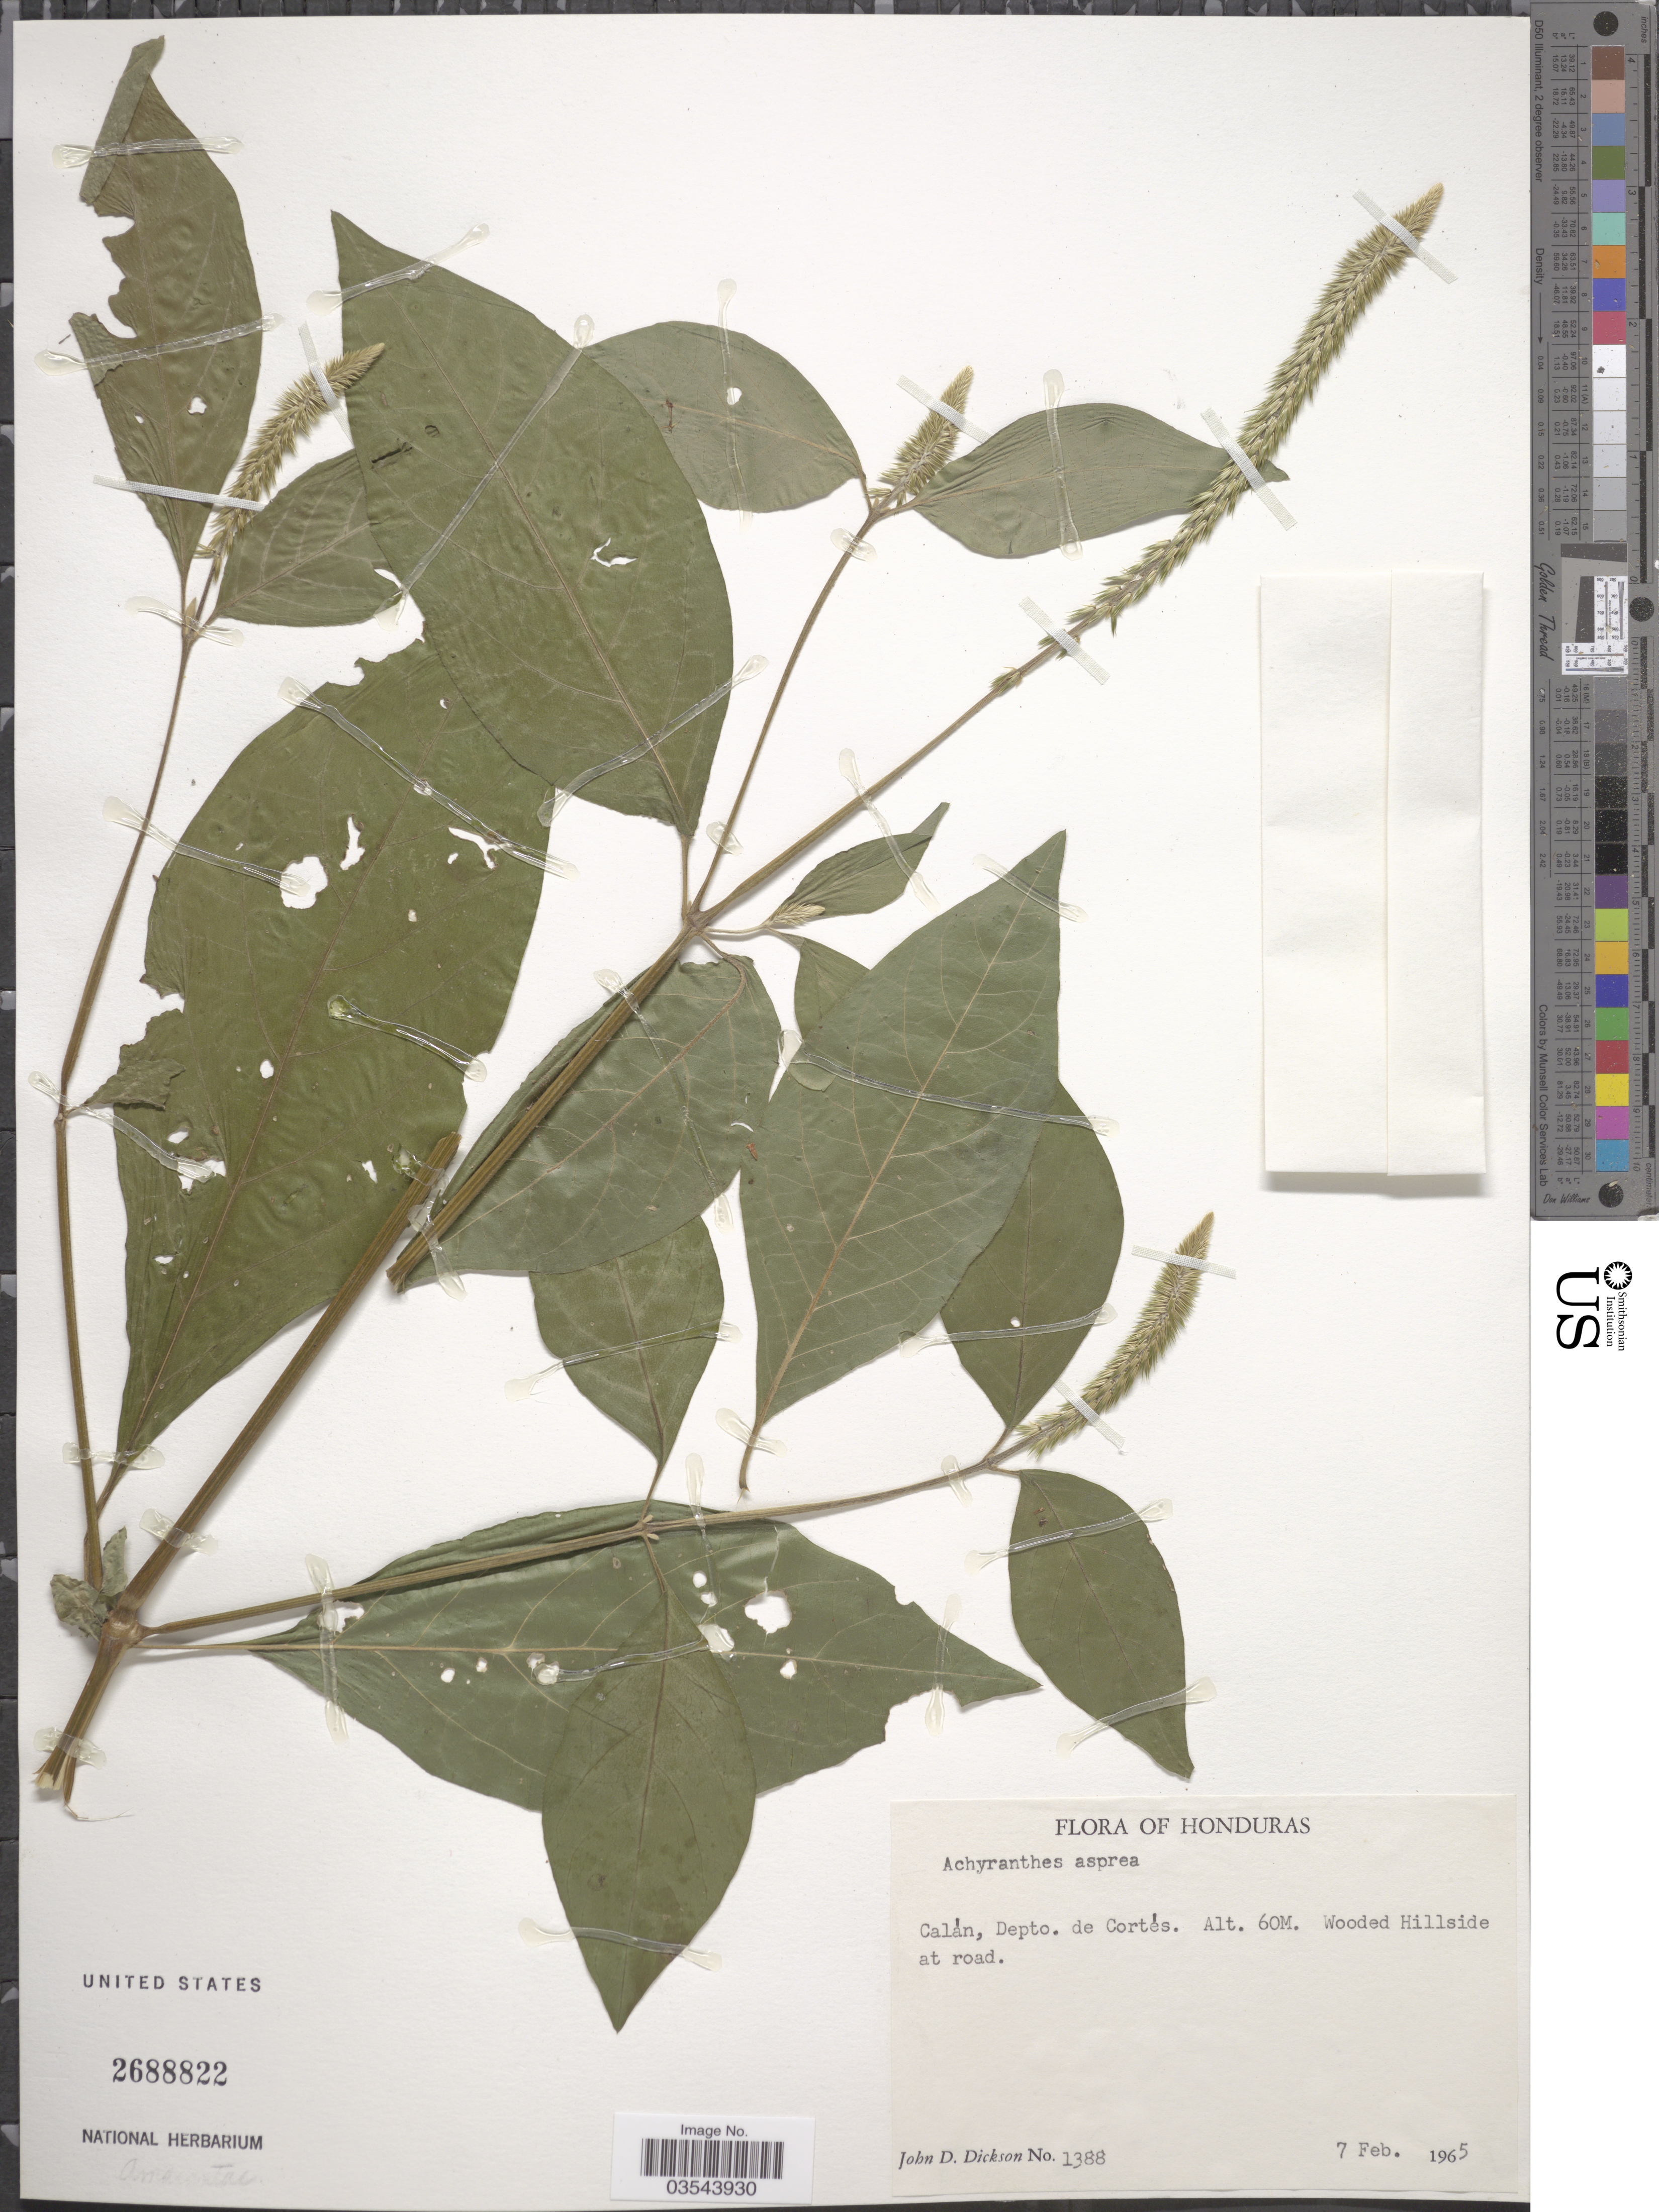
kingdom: Plantae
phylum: Tracheophyta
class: Magnoliopsida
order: Caryophyllales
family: Amaranthaceae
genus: Achyranthes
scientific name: Achyranthes aspera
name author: L.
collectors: J. Dickson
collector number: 1388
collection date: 1965-02-07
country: Honduras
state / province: Cortés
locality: Calán, Depto. de Cortés.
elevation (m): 60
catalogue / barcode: US 2688822